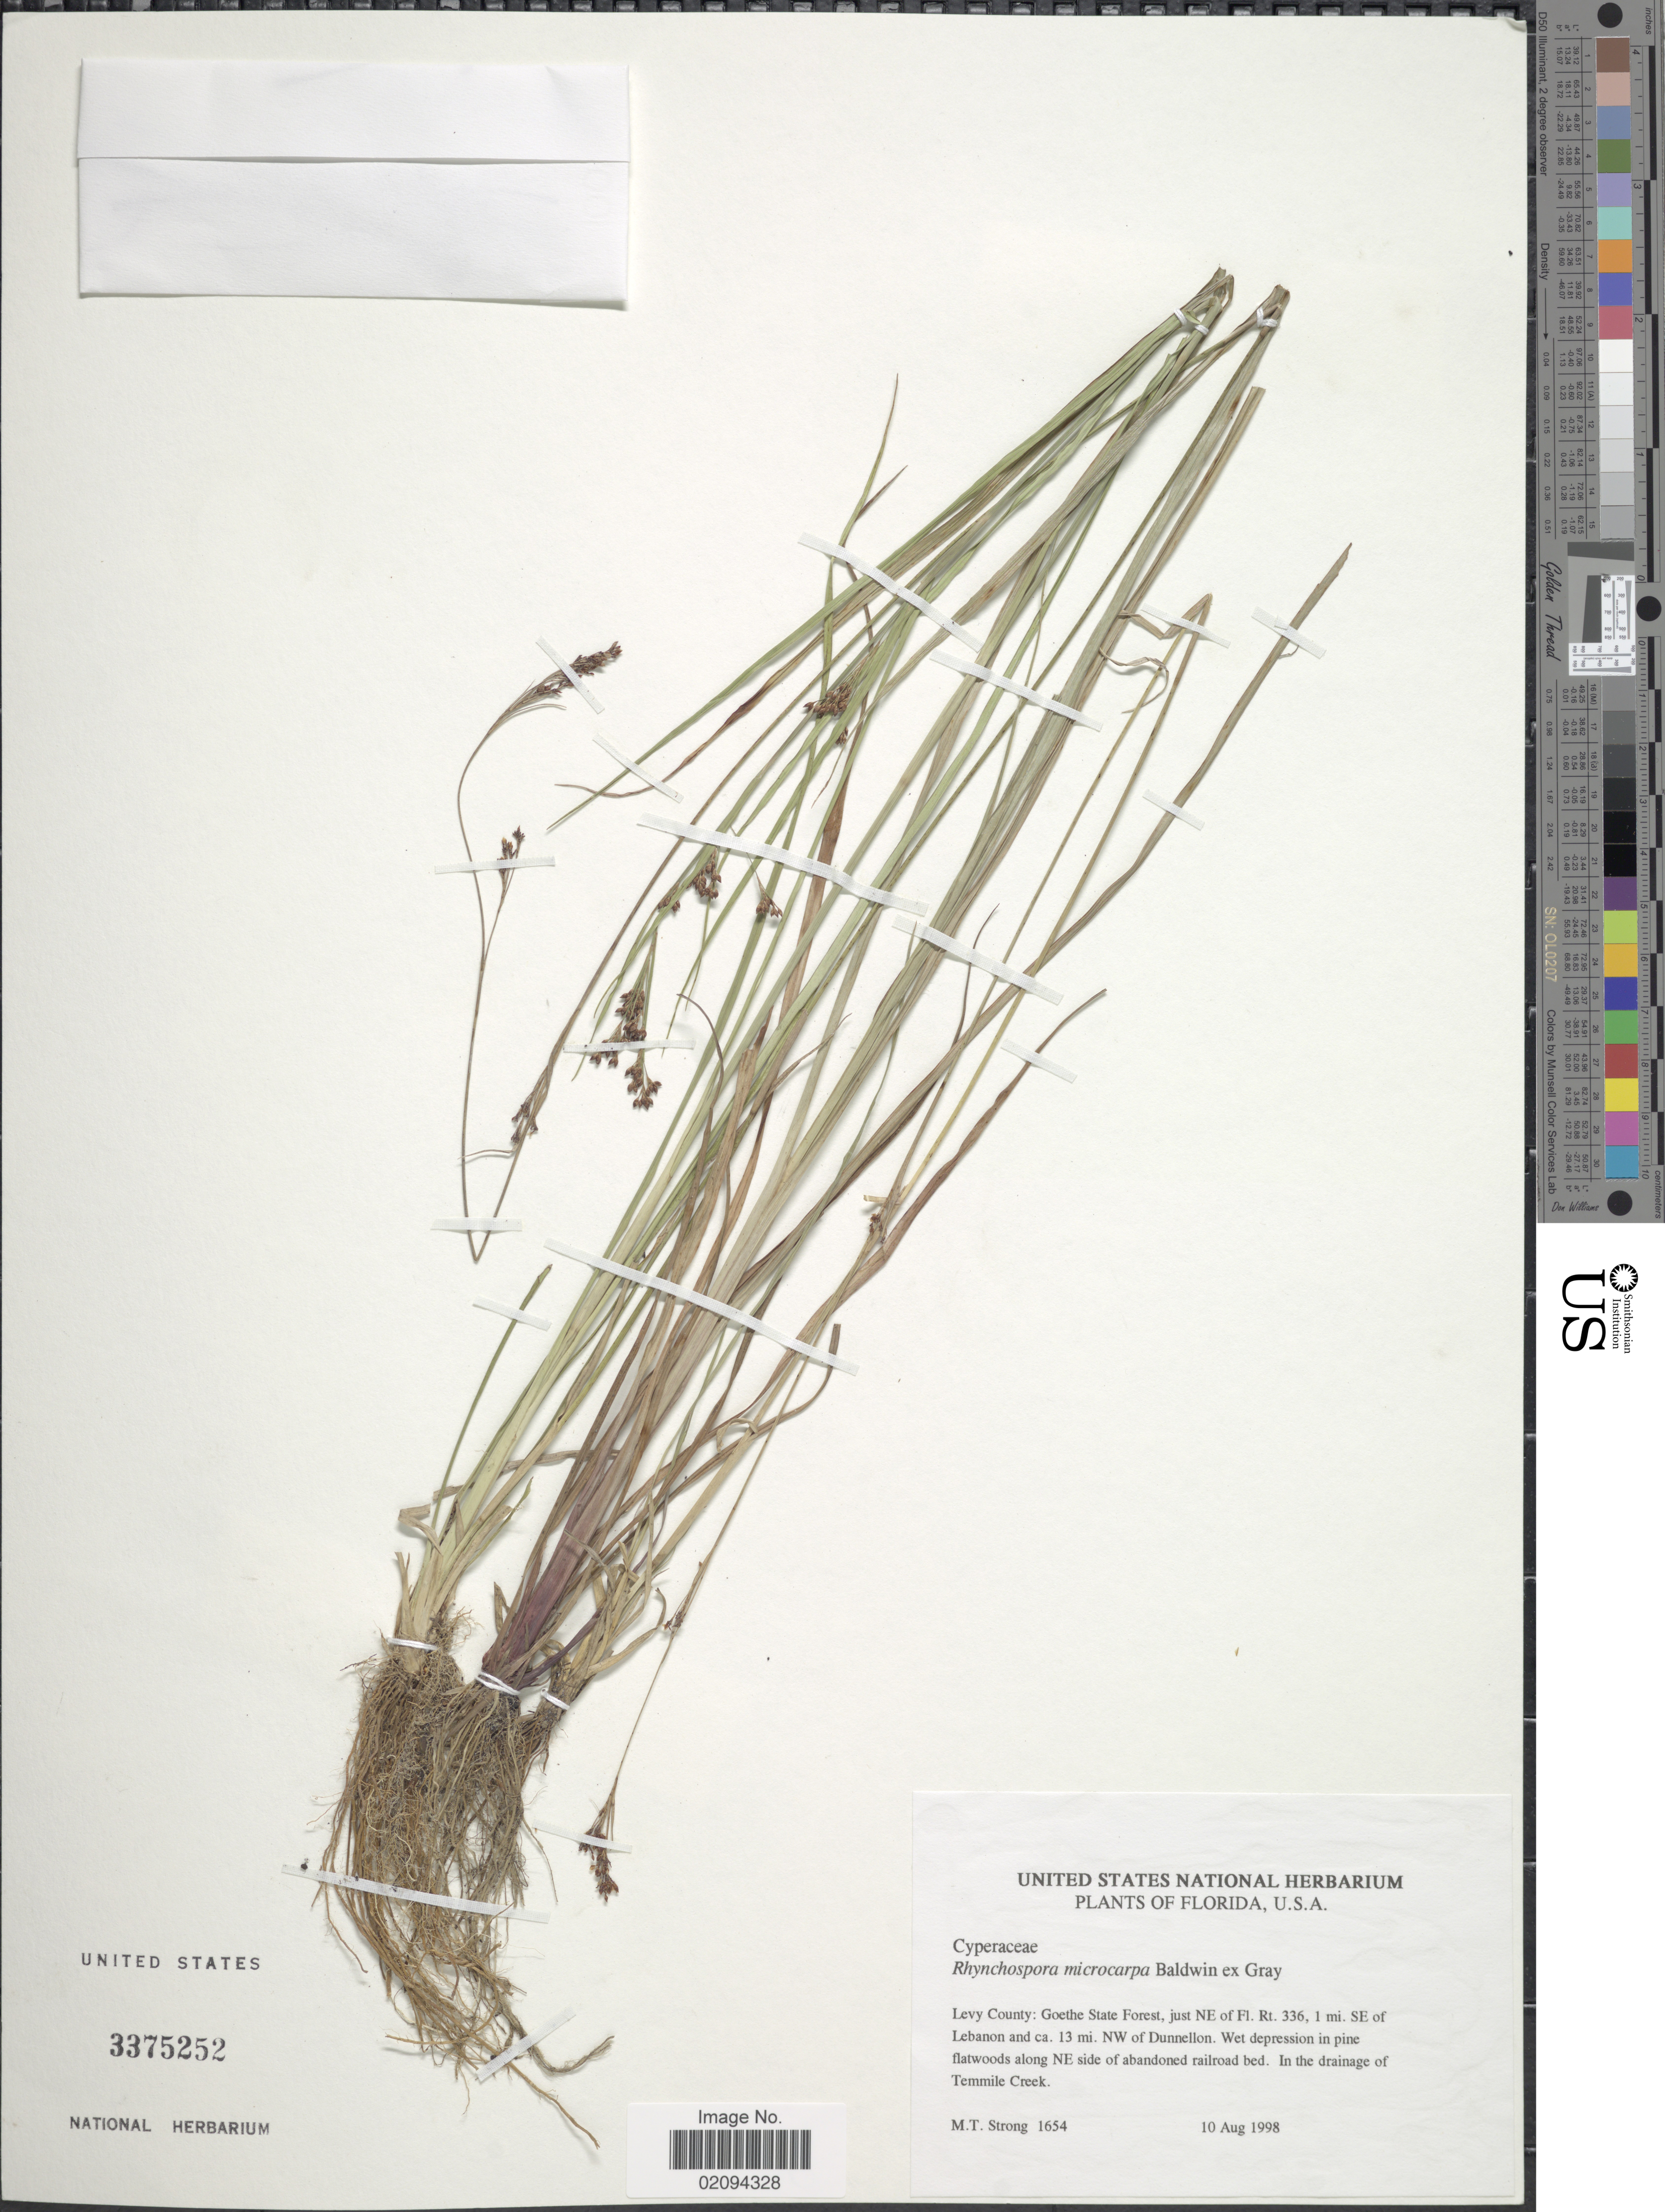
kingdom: Plantae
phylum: Tracheophyta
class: Liliopsida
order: Poales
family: Cyperaceae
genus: Rhynchospora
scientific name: Rhynchospora microcarpa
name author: Baldwin ex A. Gray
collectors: M. T. Strong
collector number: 1654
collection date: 1998-08-10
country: United States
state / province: Florida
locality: Levy County: Goethe State Forest, just NE of Fl. Rt. 336, 1 mi. SE of Lebanon and ca. 13 mi. NW of Dunnellon. Wet depression in pine flatwoods along NE side of abandoned railroad bed. In the drainage of Temmile Creek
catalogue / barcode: US 3375252